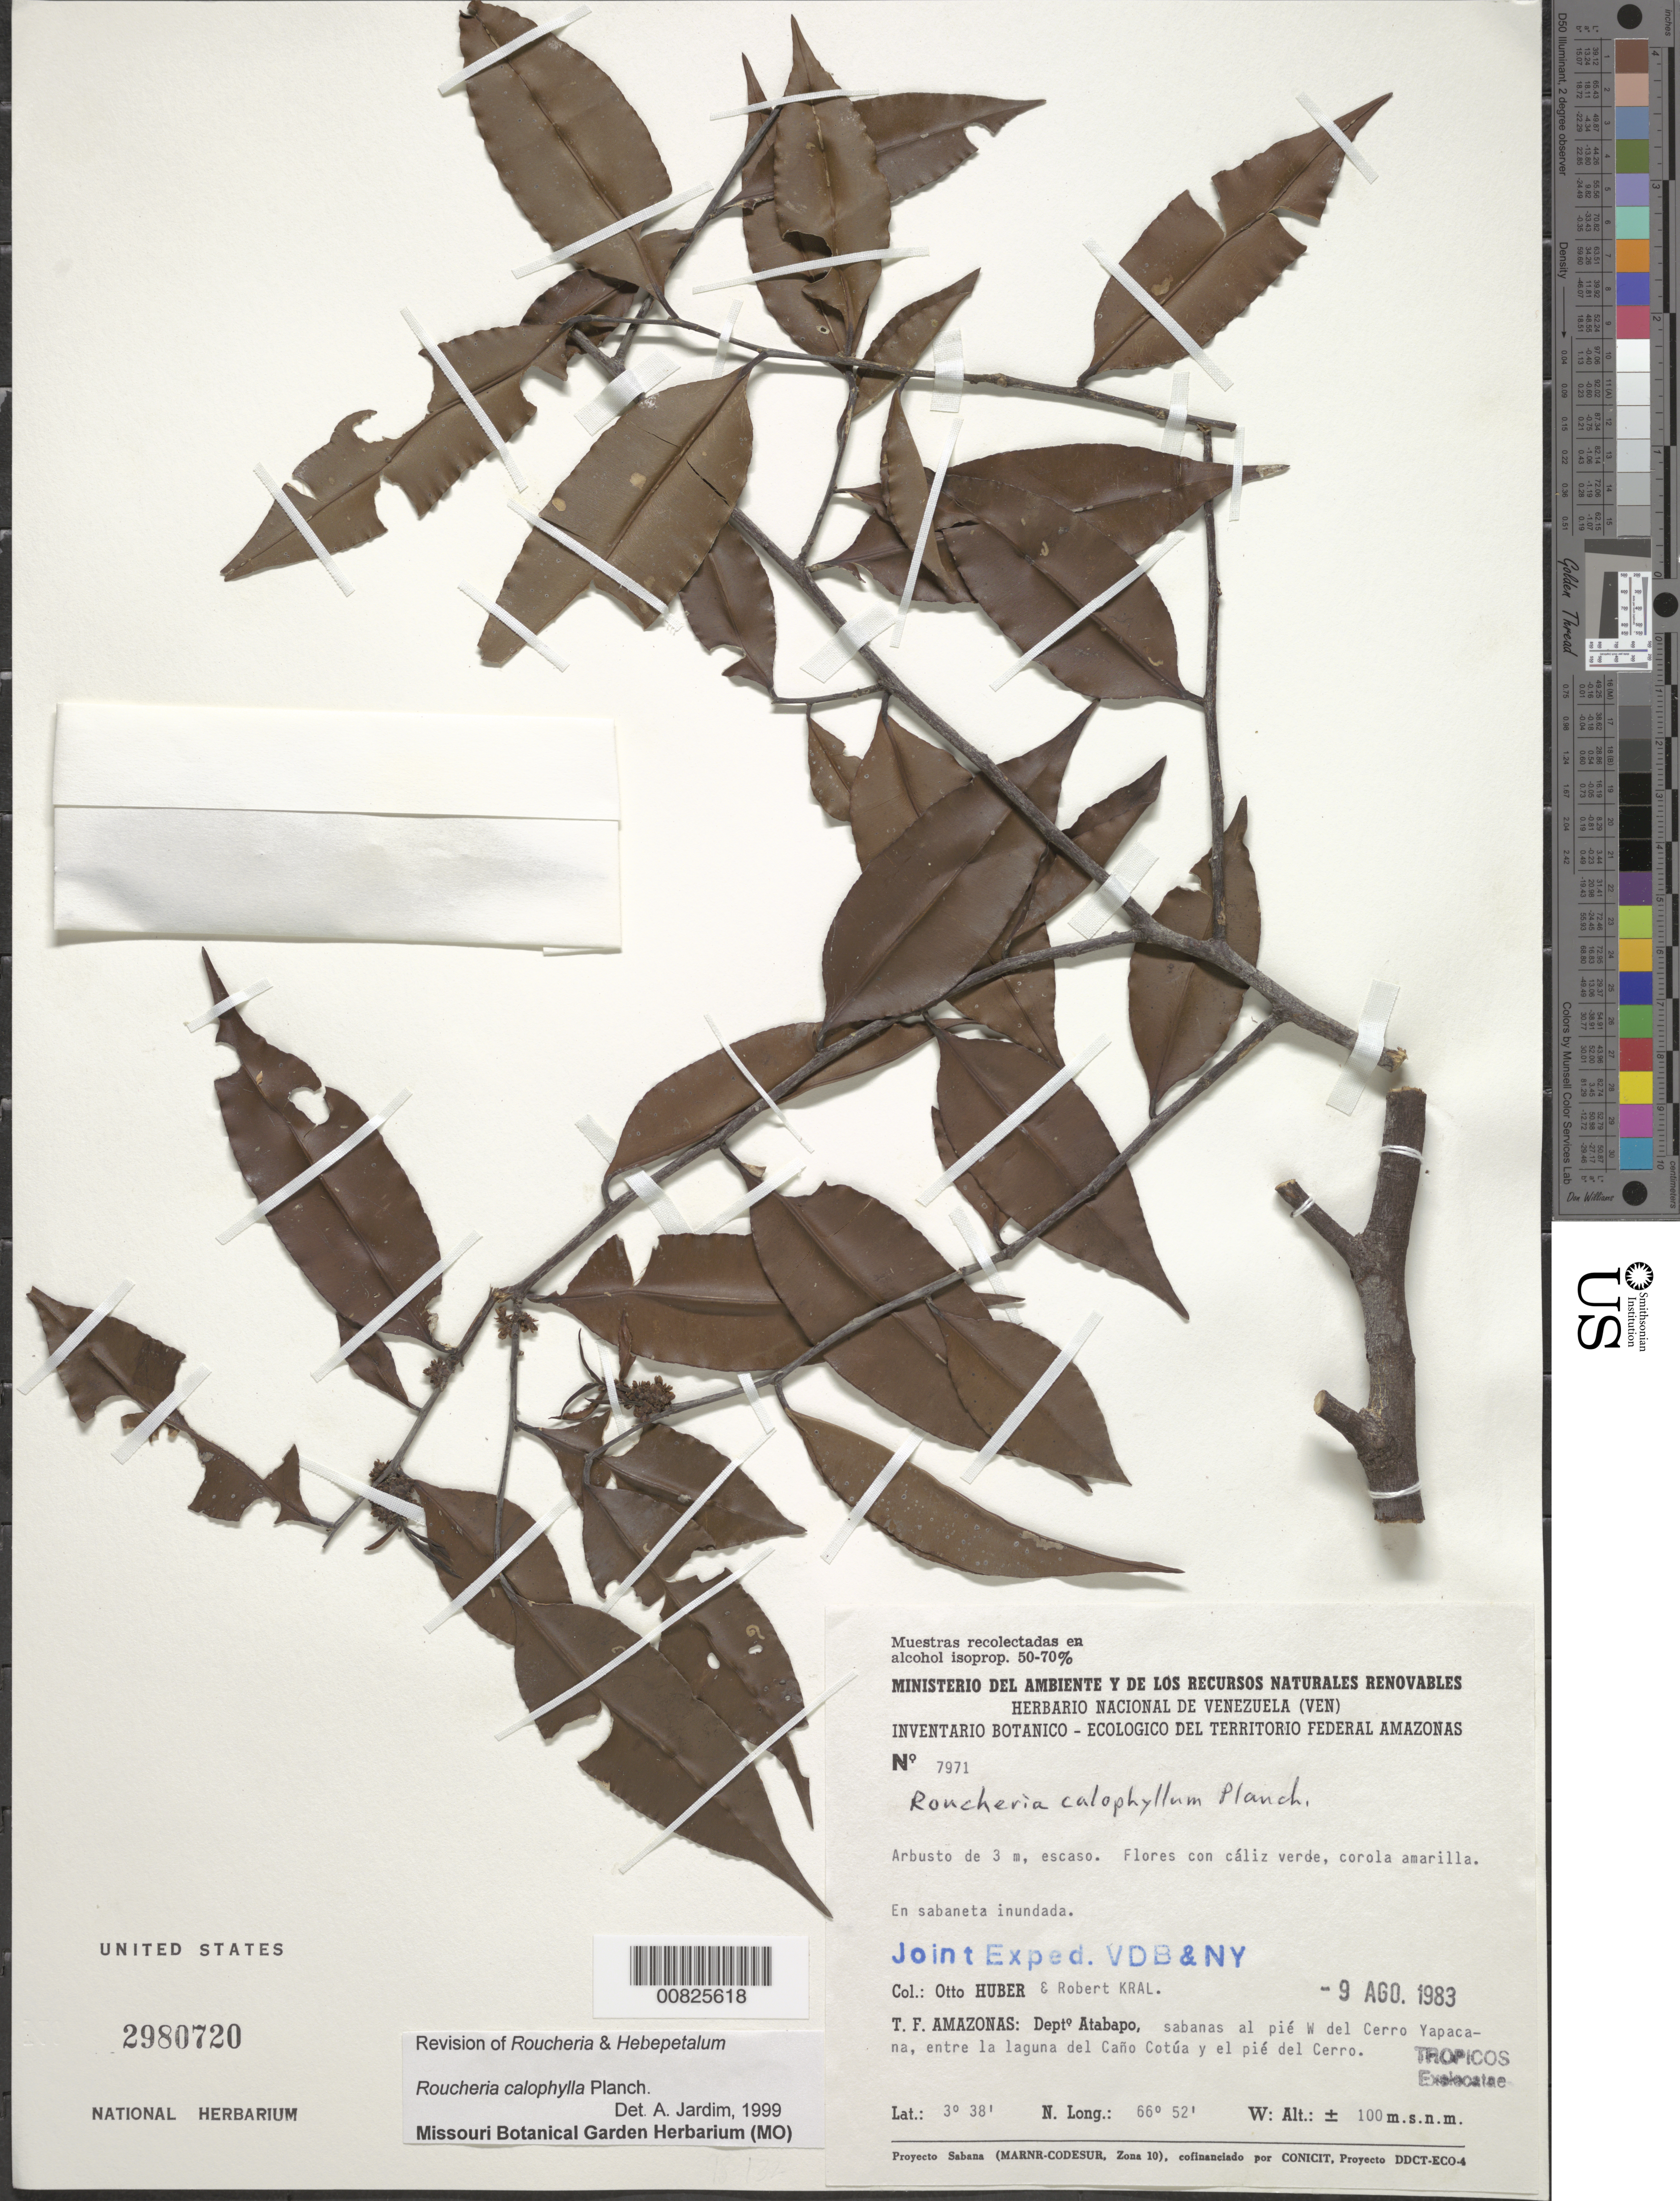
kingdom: Plantae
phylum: Tracheophyta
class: Magnoliopsida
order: Malpighiales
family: Linaceae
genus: Roucheria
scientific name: Roucheria calophylla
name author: Planch.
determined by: Jardim, A.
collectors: O. Huber & R. Kral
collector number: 7971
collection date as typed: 9-Aug-83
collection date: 1983-08-09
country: Venezuela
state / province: Amazonas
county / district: Atabapo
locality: Cerro Yapacána, entre la laguna del Caño Cotúa y el pié del Cerro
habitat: Sabaneta inundada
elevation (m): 100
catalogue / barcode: US 2980720